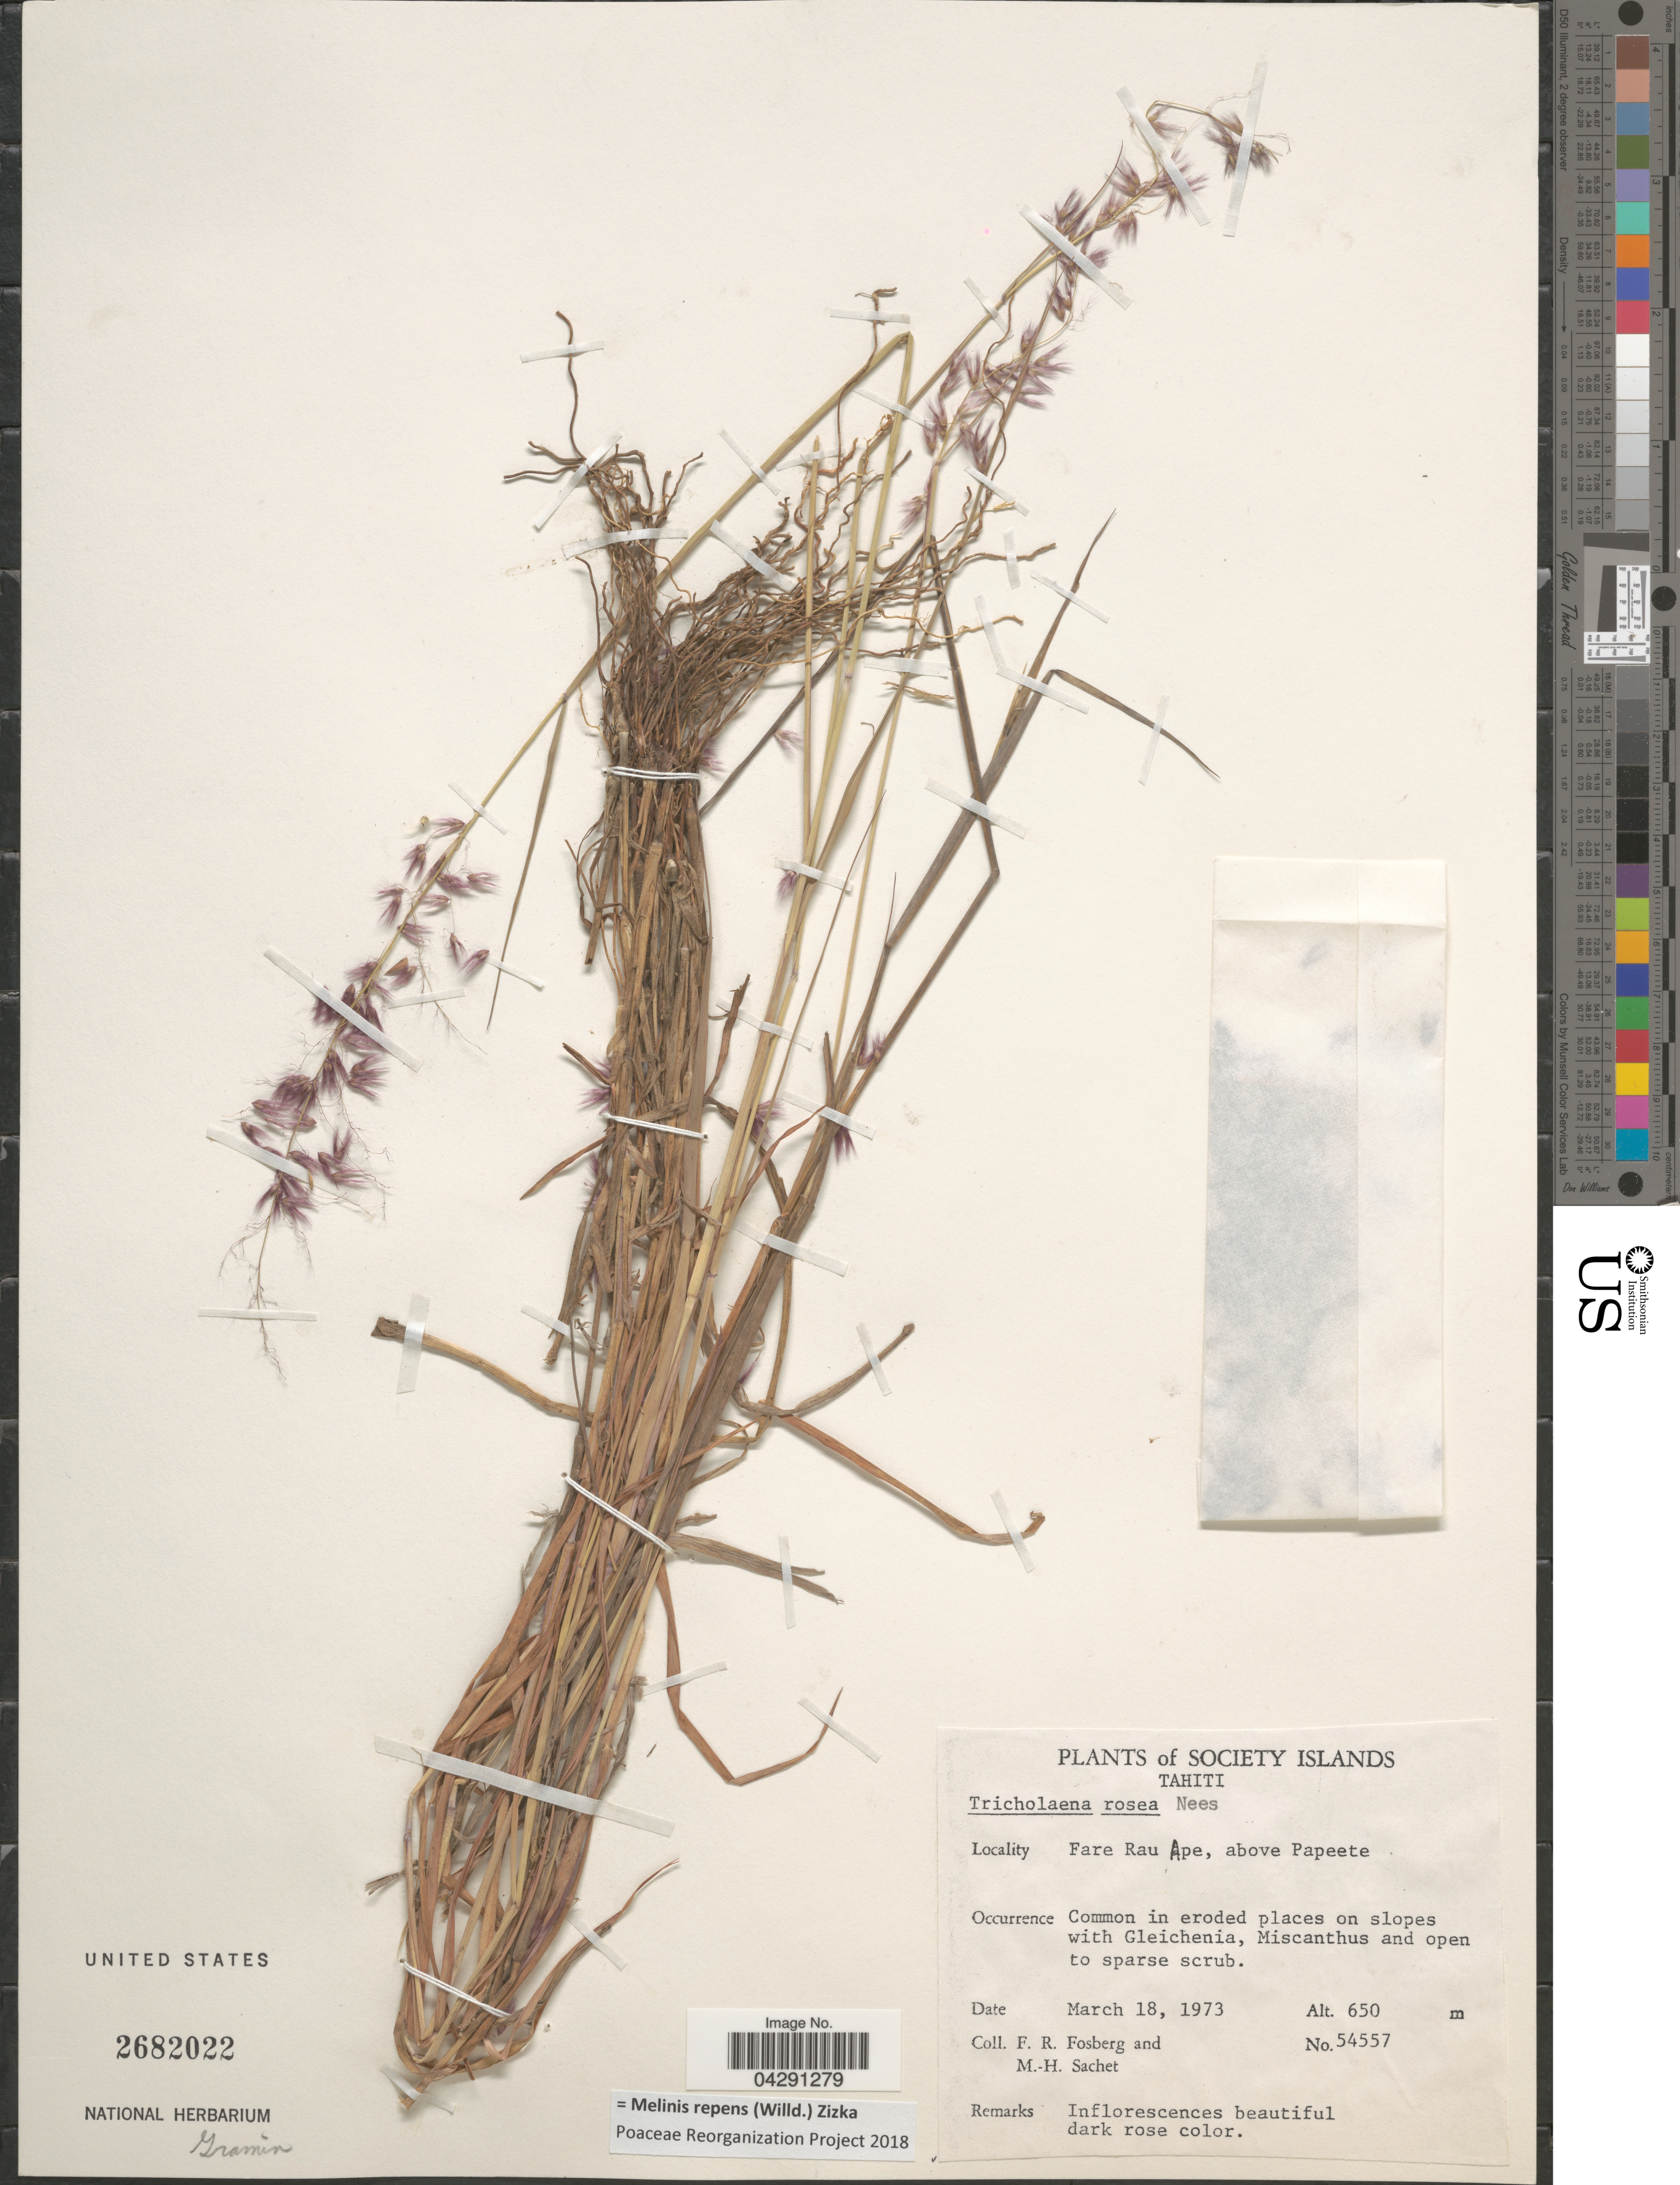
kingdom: Plantae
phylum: Tracheophyta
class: Liliopsida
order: Poales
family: Poaceae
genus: Melinis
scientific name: Melinis repens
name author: (Willd.) Zizka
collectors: F. R. Fosberg & M.-H. Sachet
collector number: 54557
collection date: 1973-03-18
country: French Polynesia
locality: Society Islands. Tahiti. Fare Rau Ape, above Papeete.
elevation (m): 650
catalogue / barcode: US 2682022